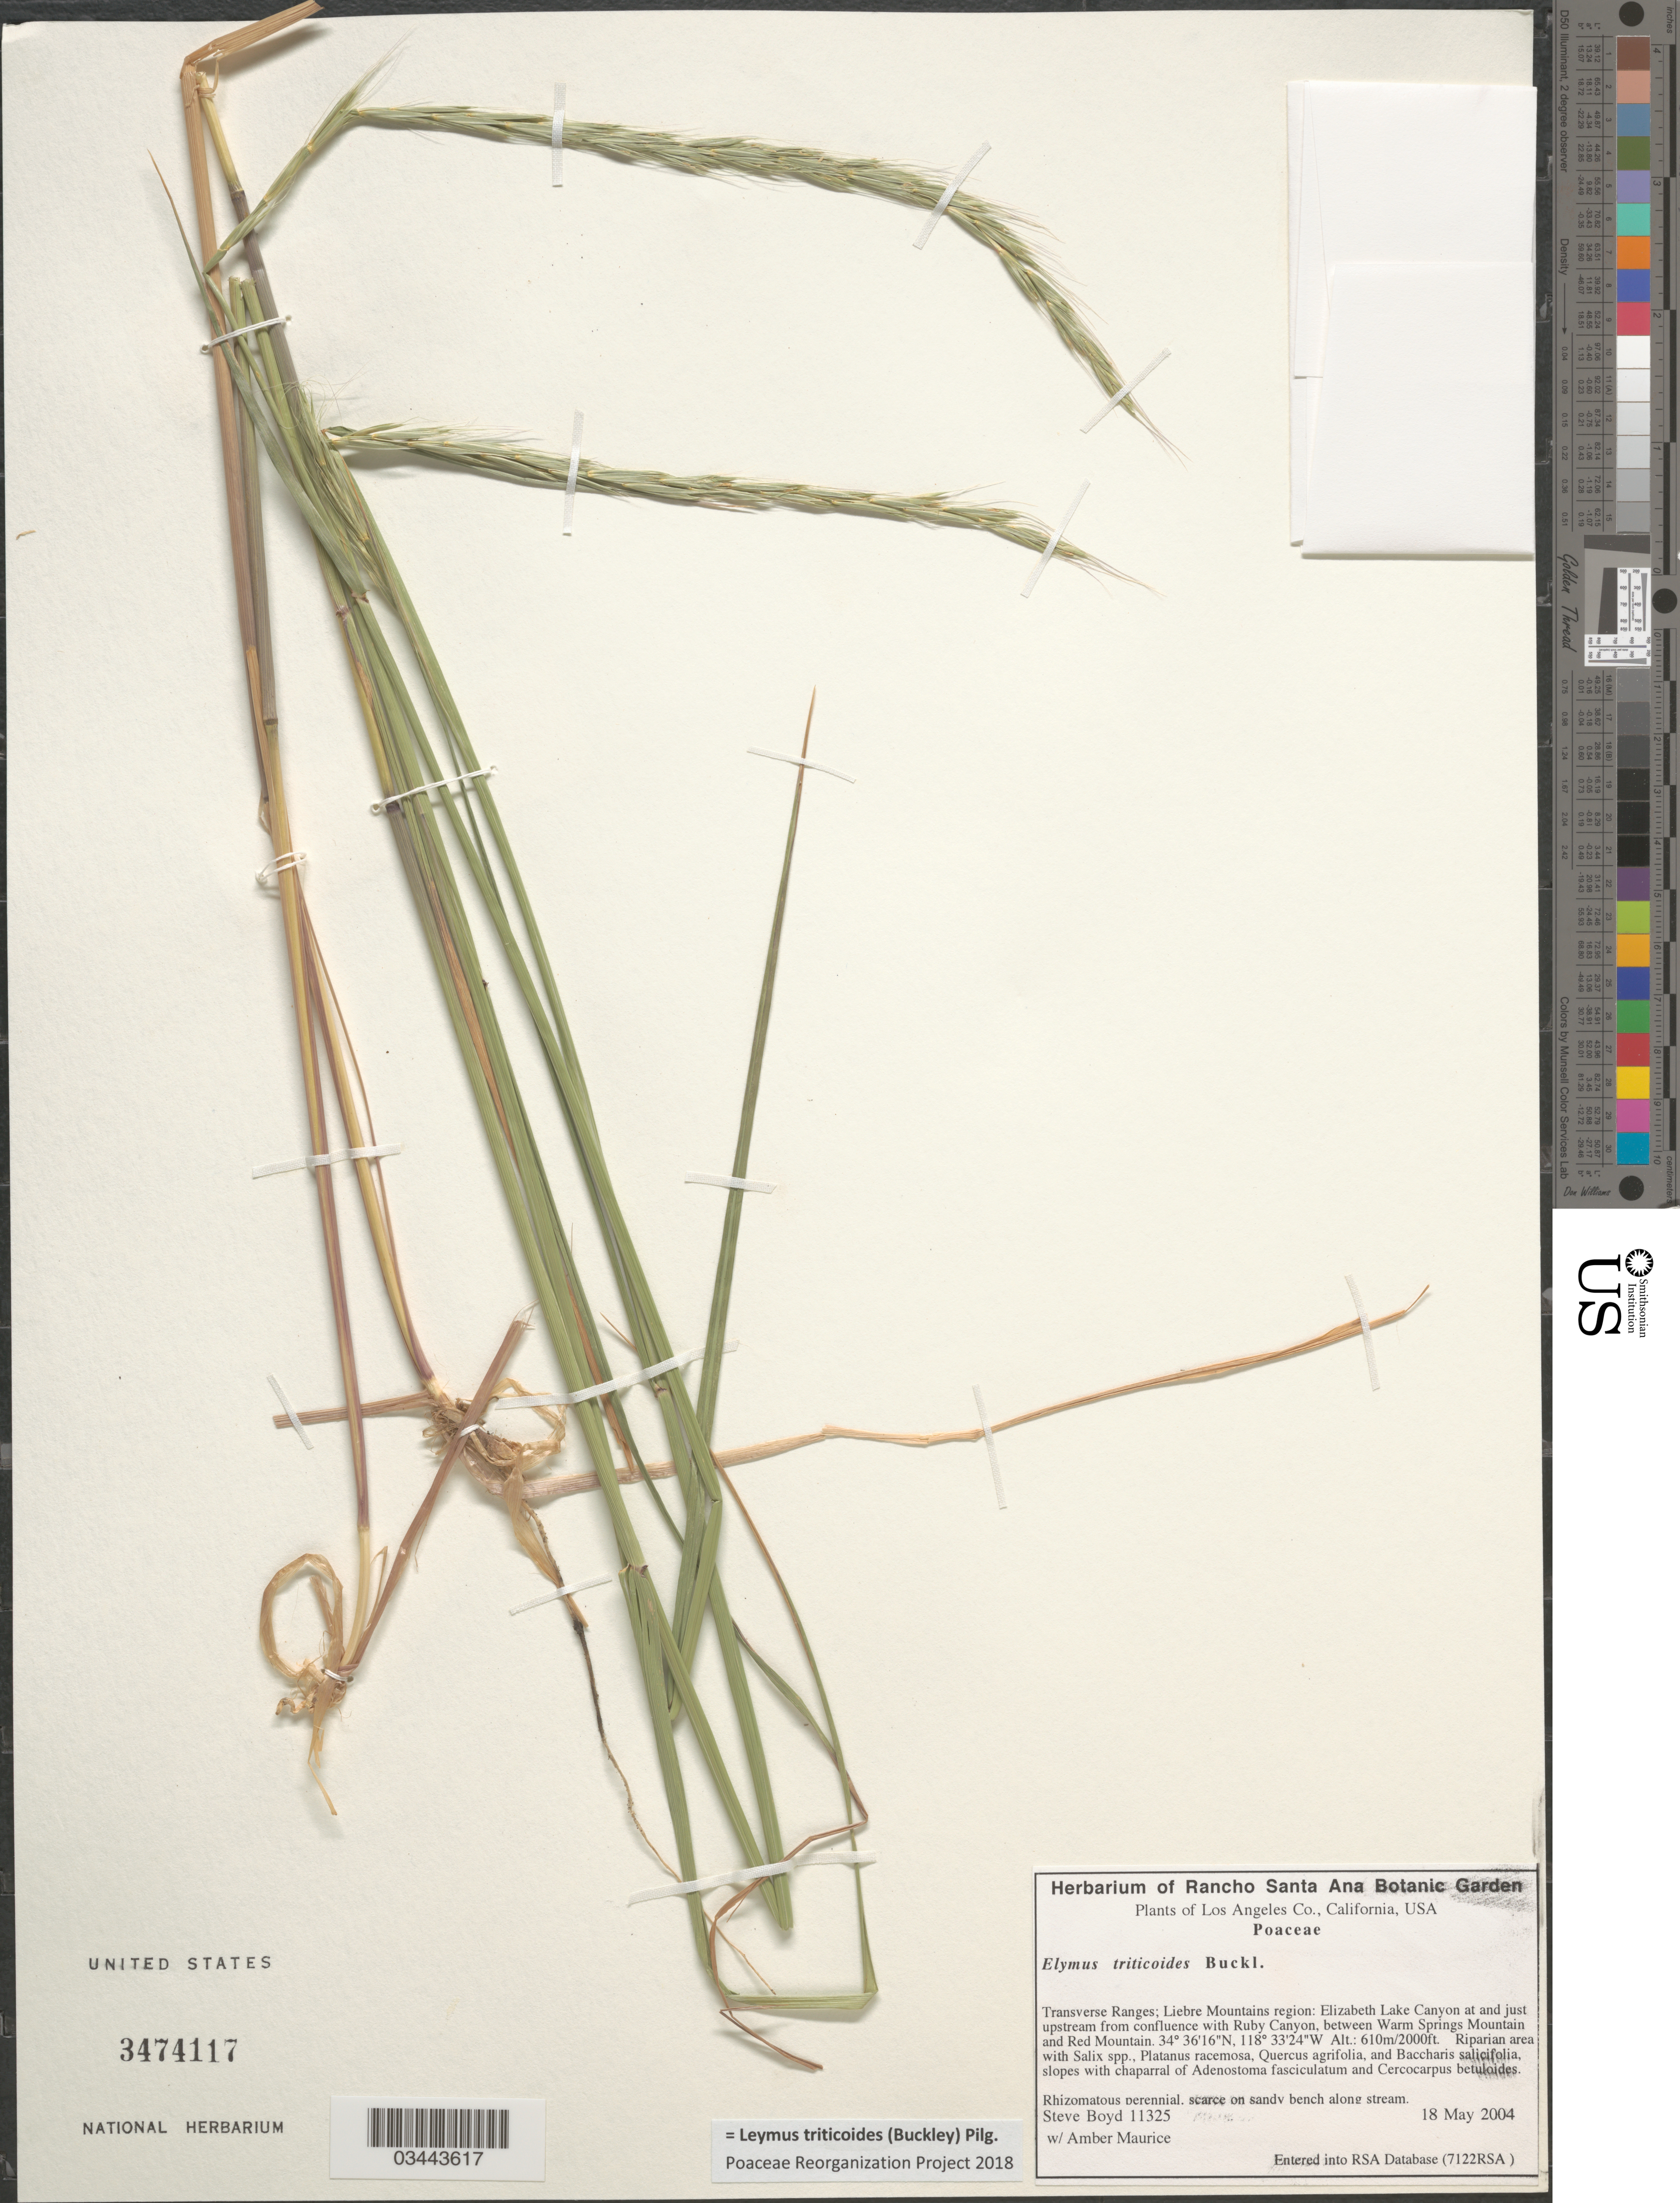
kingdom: Plantae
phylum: Tracheophyta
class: Liliopsida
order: Poales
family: Poaceae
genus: Leymus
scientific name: Leymus triticoides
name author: (Buckley) Pilg.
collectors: S. Boyd & A. Mauriice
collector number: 11325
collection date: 2004-05-18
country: United States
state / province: California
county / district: Los Angeles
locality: Los Angeles Co. Transverse Ranges; Liebre Mountains region: Elizabeth Lake Canyon at and just upstream from confluence with Ruby Canyon, between Warm Springs Mountain and Red Mountain. Scarce on sandy bench along stream.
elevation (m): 610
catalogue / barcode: US 3474117